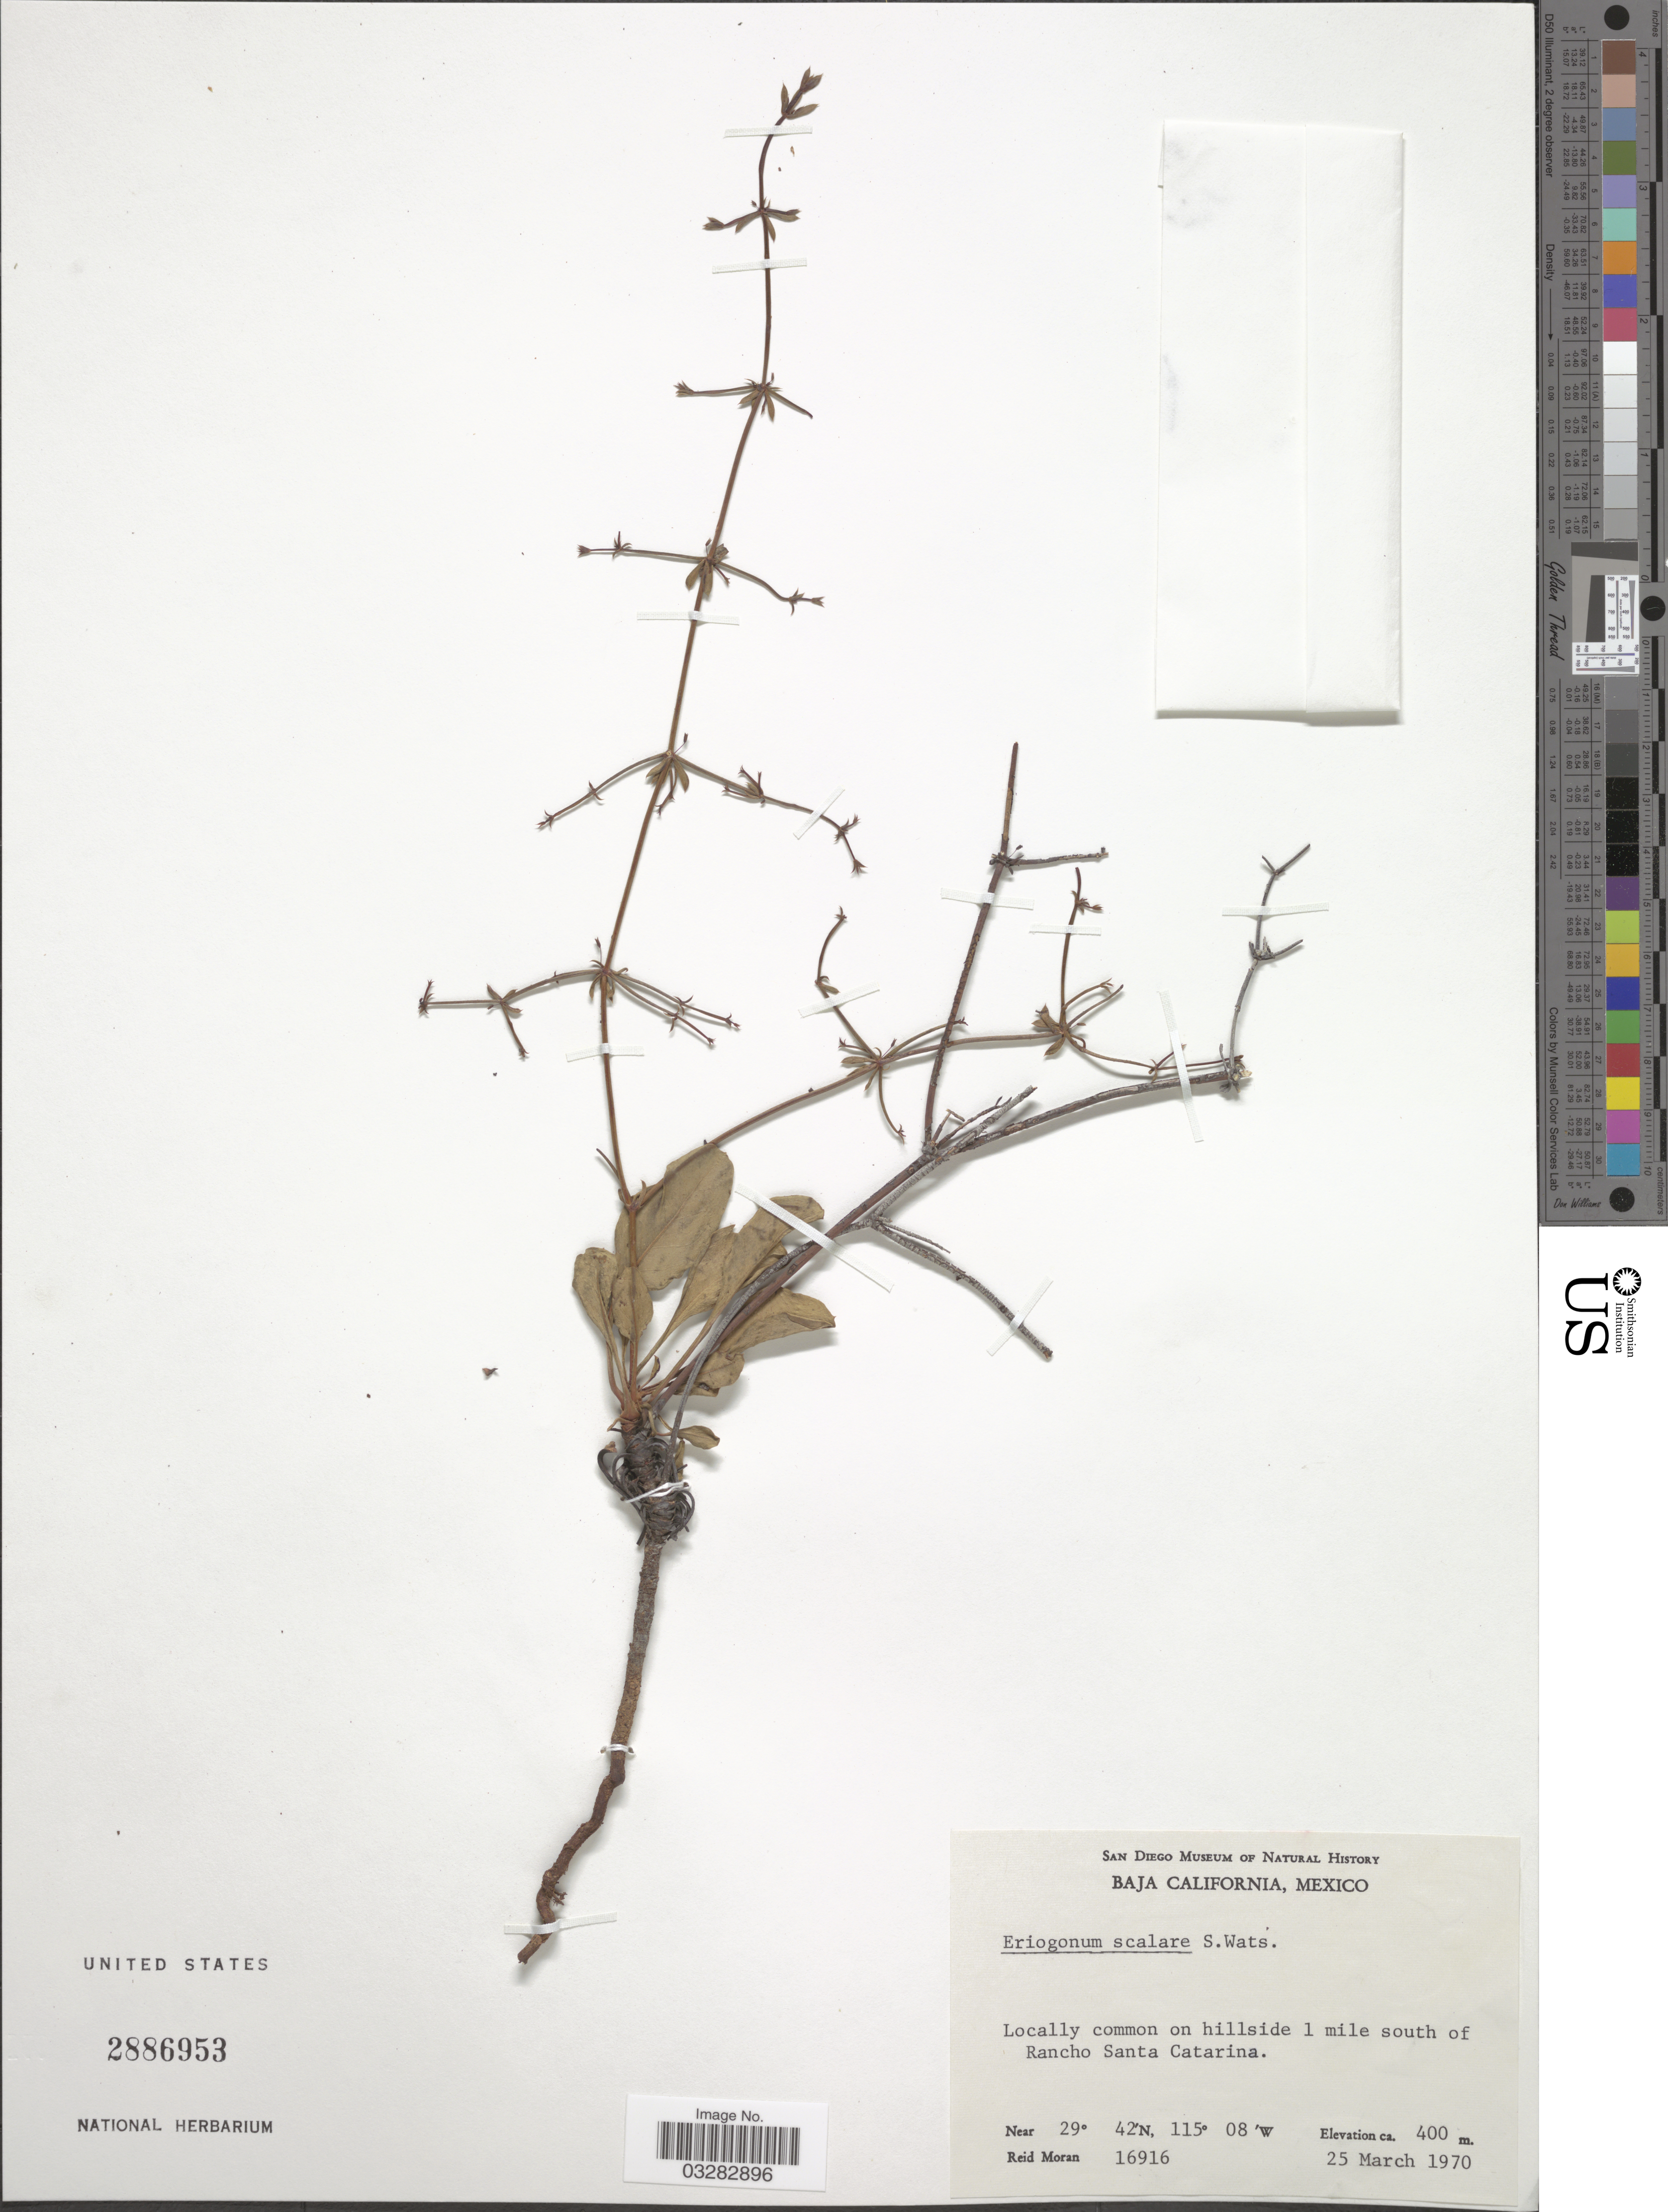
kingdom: Plantae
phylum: Tracheophyta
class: Magnoliopsida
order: Caryophyllales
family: Polygonaceae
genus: Eriogonum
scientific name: Eriogonum scalare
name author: S. Watson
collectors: R. V. Moran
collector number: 16916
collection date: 1970-03-25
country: Mexico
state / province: Baja California Norte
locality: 1 mile south of Rancho Santa Catarina.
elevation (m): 400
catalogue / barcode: US 2886953